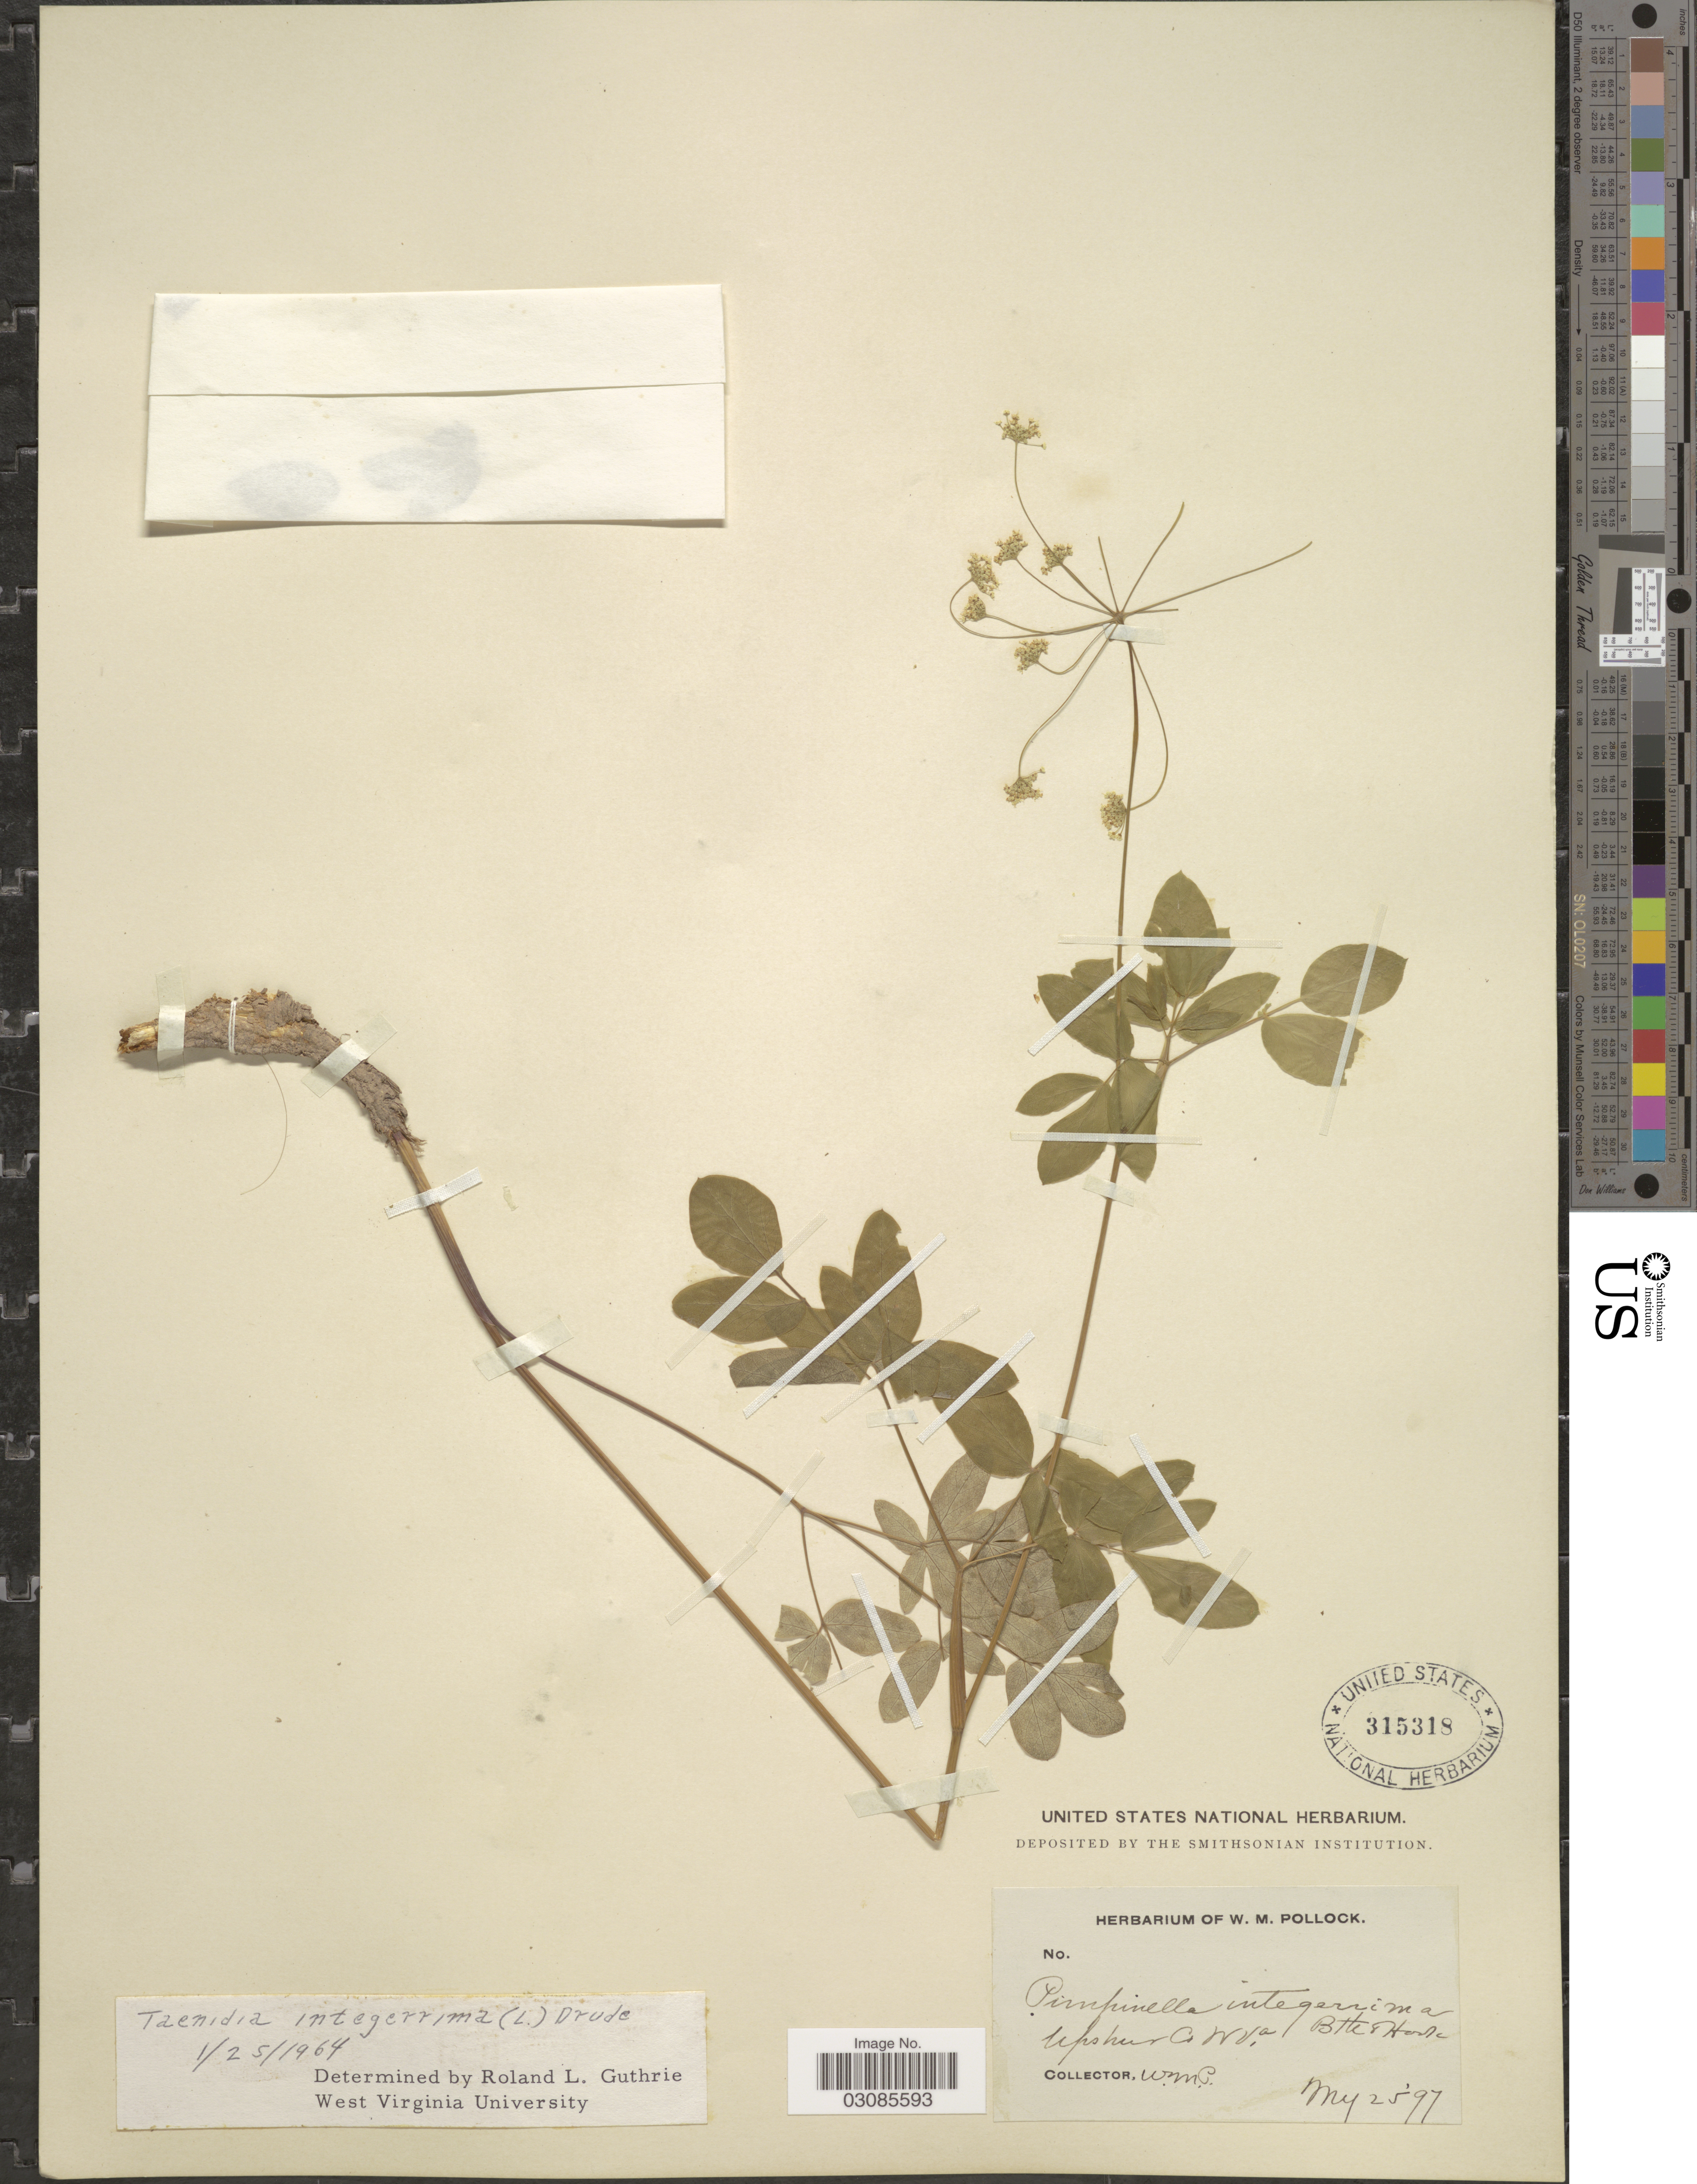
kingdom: Plantae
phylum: Tracheophyta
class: Magnoliopsida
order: Apiales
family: Apiaceae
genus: Taenidia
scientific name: Taenidia integerrima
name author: (L.) Drude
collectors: W. M. Pollock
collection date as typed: Transcribed d/m/y: 25/5/97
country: United States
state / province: West Virginia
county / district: Upshur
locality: W.Va.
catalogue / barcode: US 315318